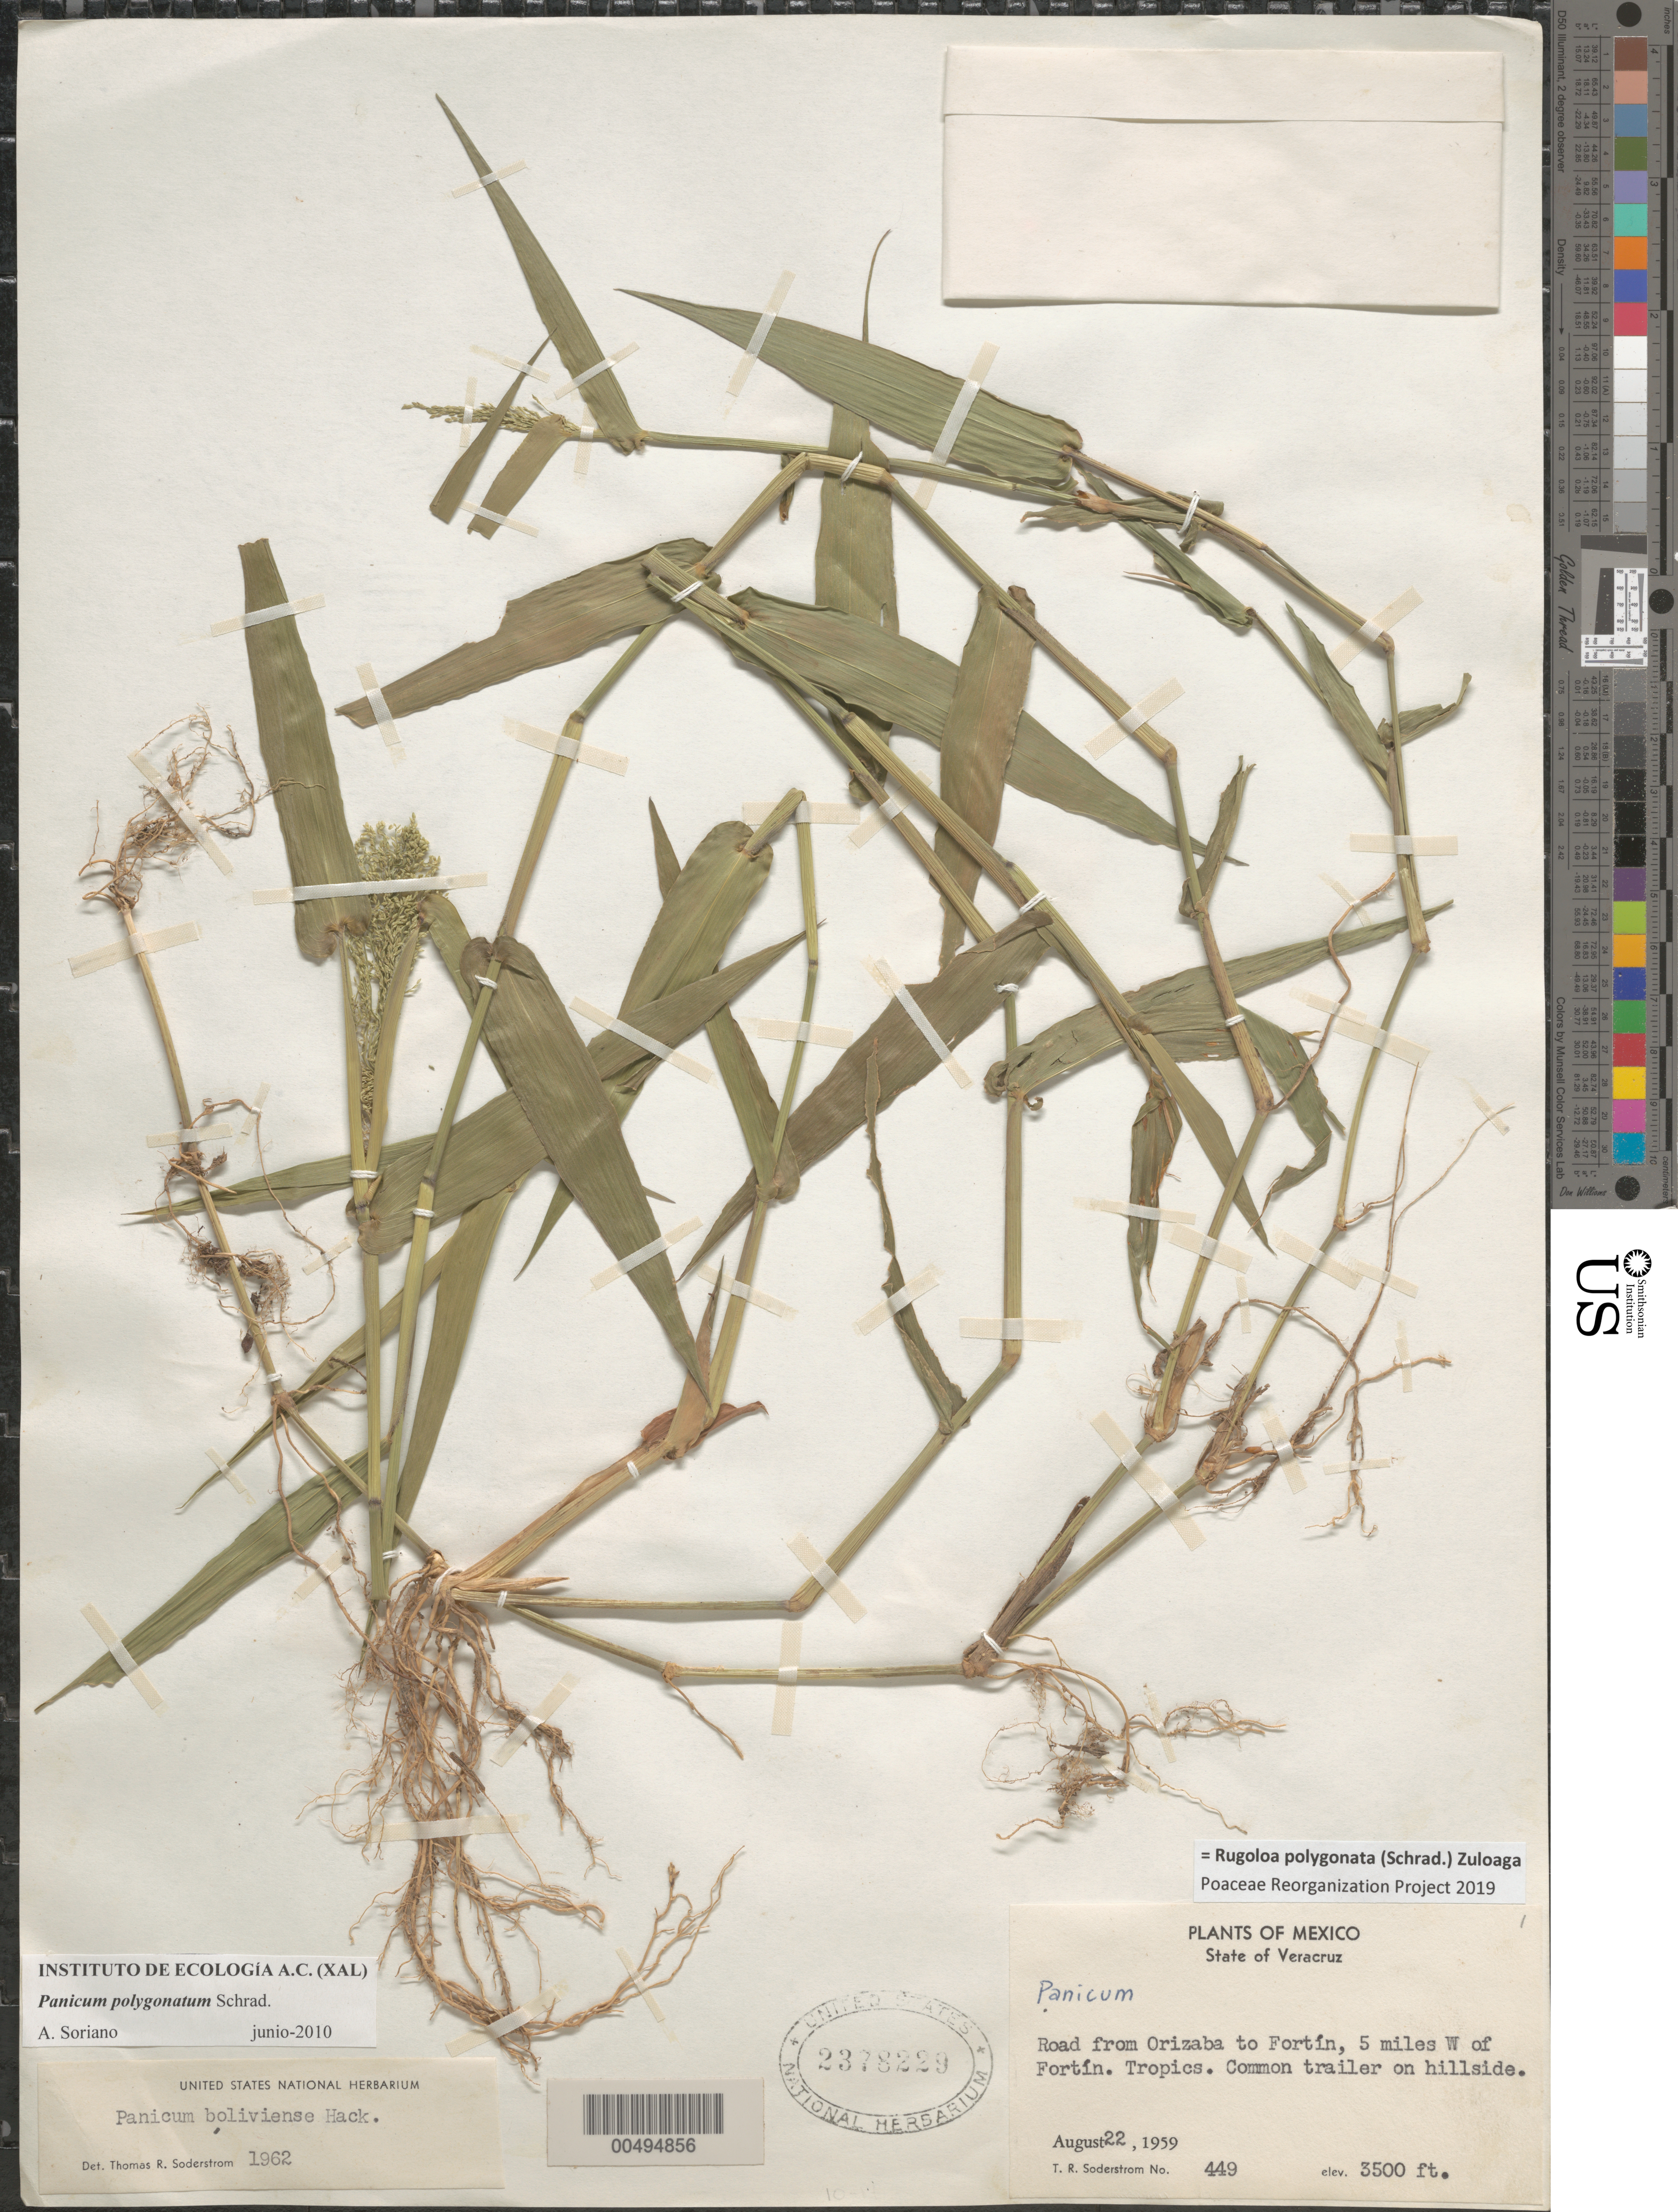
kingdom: Plantae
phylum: Tracheophyta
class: Liliopsida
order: Poales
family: Poaceae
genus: Panicum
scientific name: Panicum polygonatum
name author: Schrad. ex Roem. & Schult.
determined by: Soriano, A.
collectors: T. R. Soderstrom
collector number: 449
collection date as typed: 22 Aug 1959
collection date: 1959-08-22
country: Mexico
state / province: Veracruz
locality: Rd from Orizaba to Fortin, 5 mi W of Fortin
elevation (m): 1067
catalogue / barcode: US 2378229